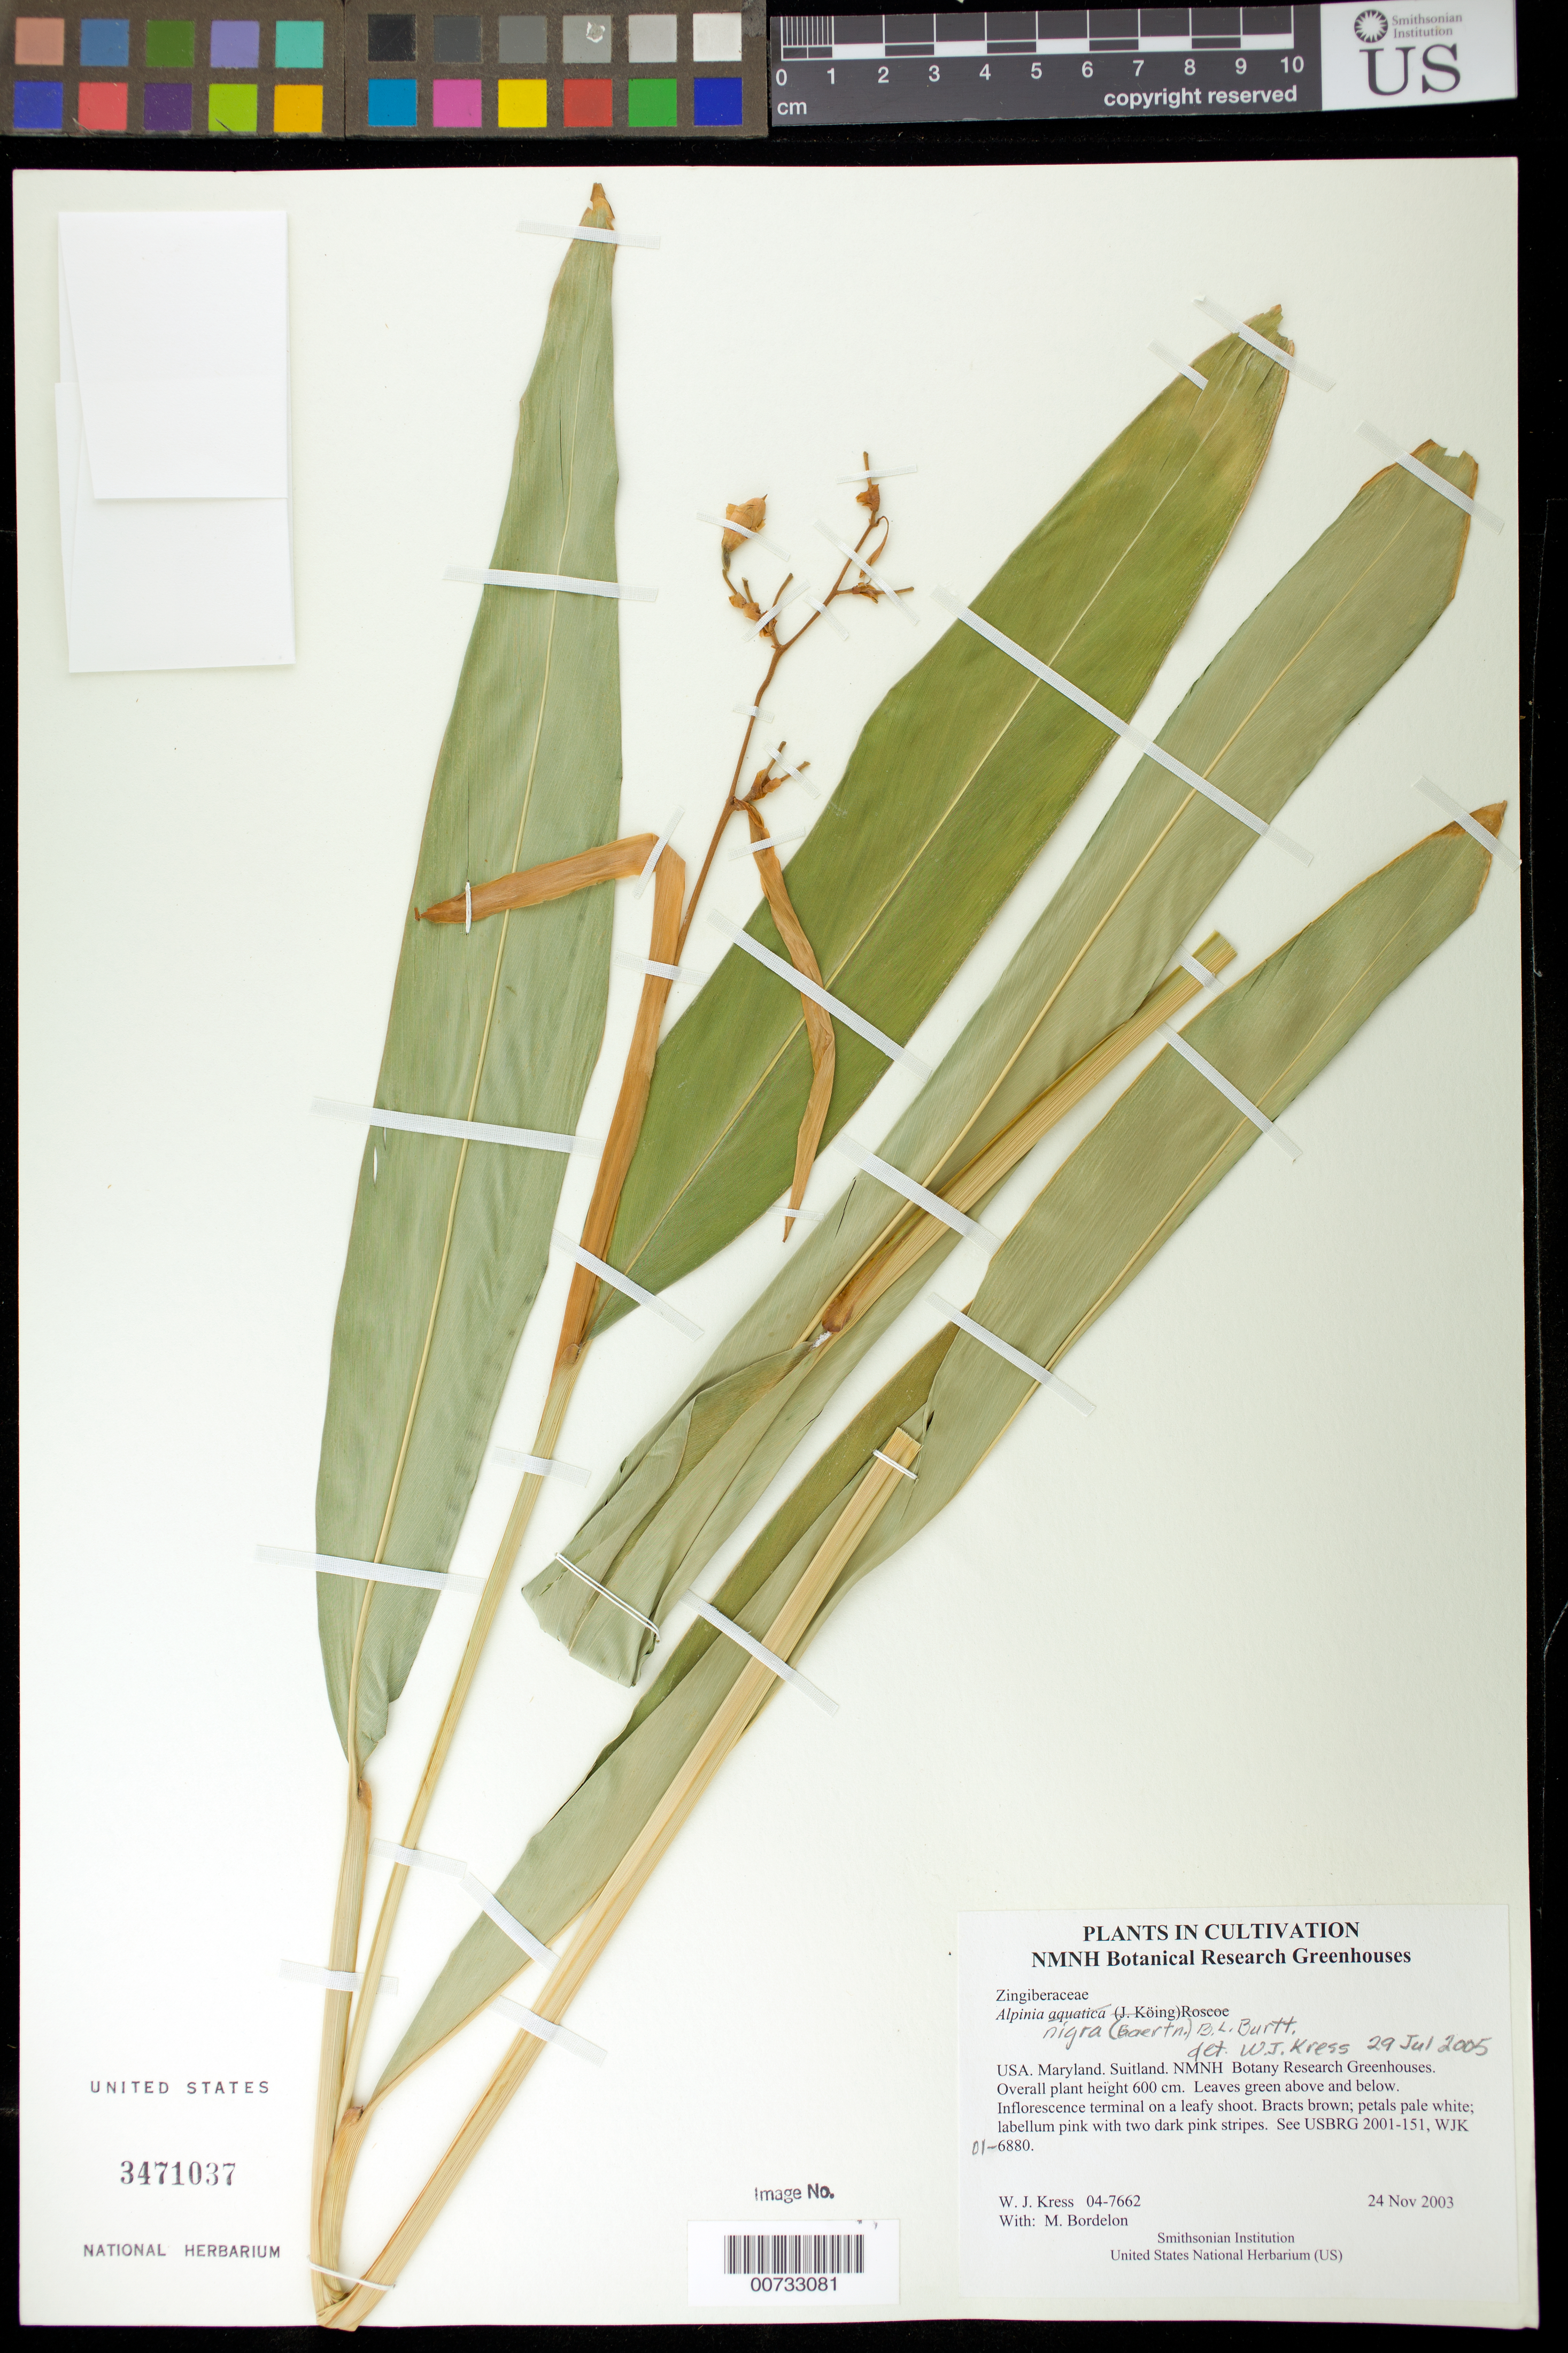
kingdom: Plantae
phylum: Tracheophyta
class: Liliopsida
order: Zingiberales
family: Zingiberaceae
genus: Alpinia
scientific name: Alpinia aquatica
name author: (J. Koenig) Roscoe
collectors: W. J. Kress & M. Bordelon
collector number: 04-7662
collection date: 2003-11-24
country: United States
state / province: Maryland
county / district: Prince George's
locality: NMNH Botany Research Greenhouses. Suitland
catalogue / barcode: US 3471037